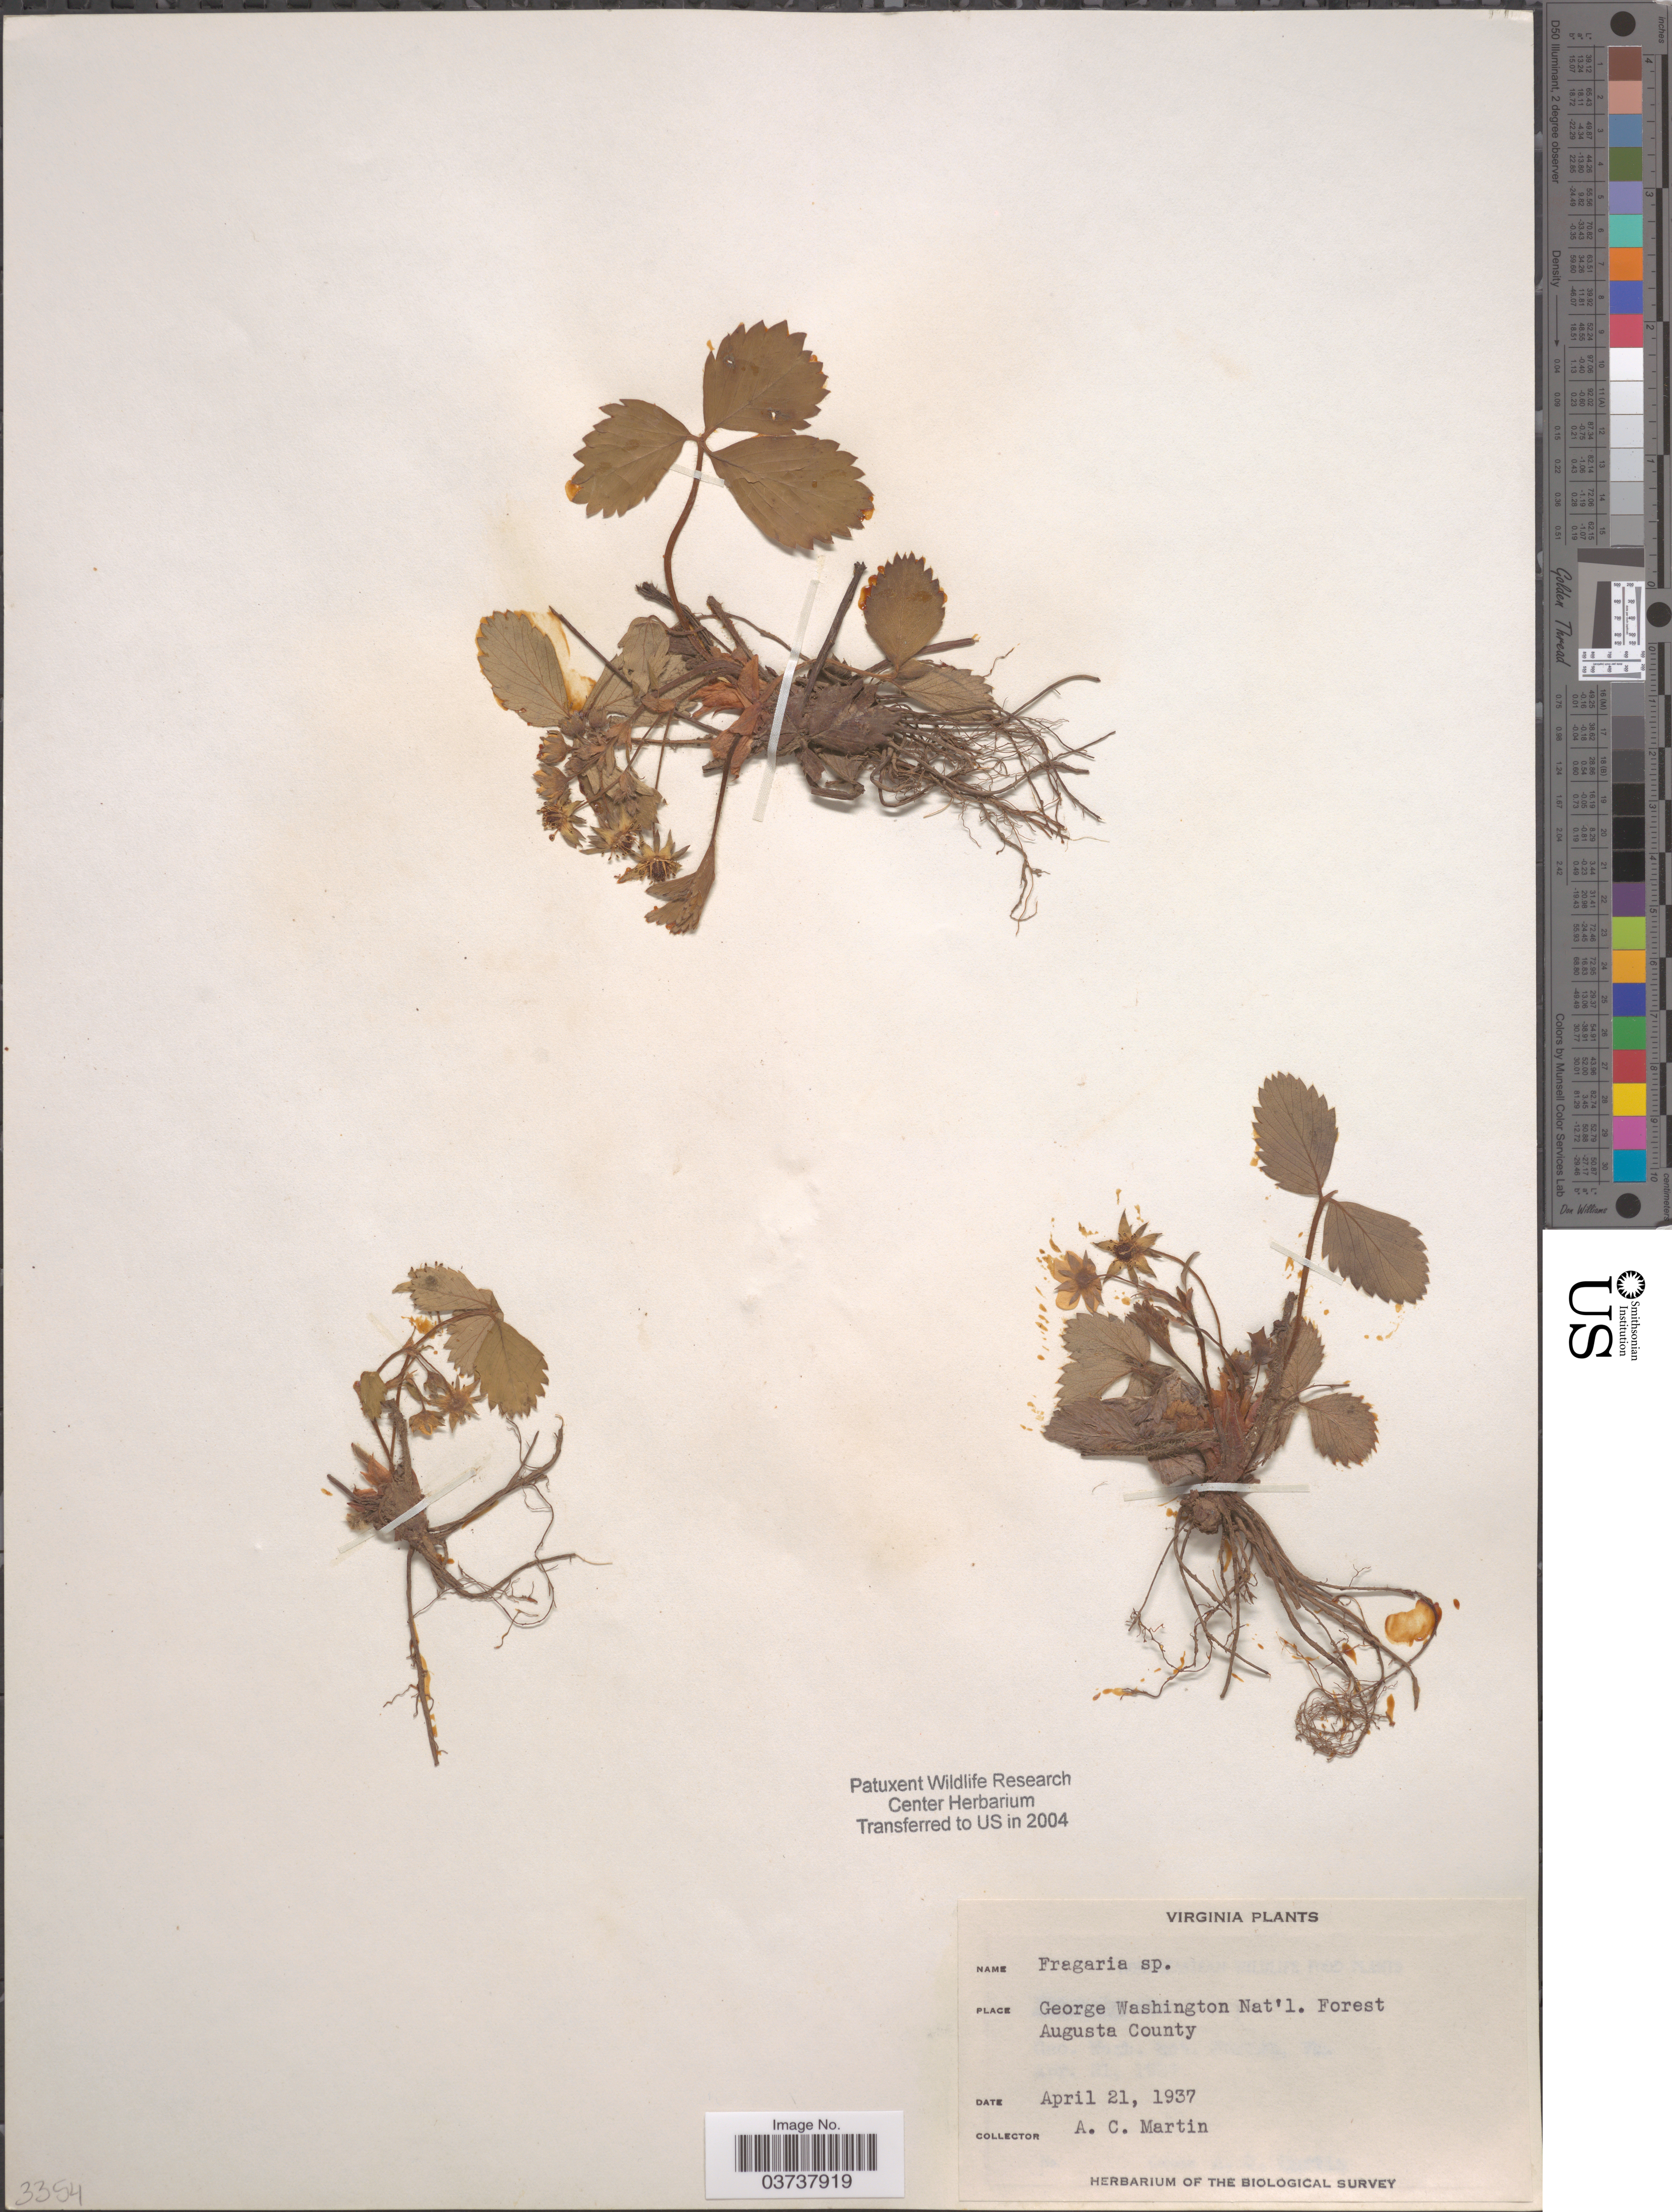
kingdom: Plantae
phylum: Tracheophyta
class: Magnoliopsida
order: Rosales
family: Rosaceae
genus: Fragaria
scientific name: Fragaria sp.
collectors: A. C. Martin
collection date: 1937-04-21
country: United States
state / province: Virginia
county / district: Augusta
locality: George Washington Nat'l. Forest. Augusta County.